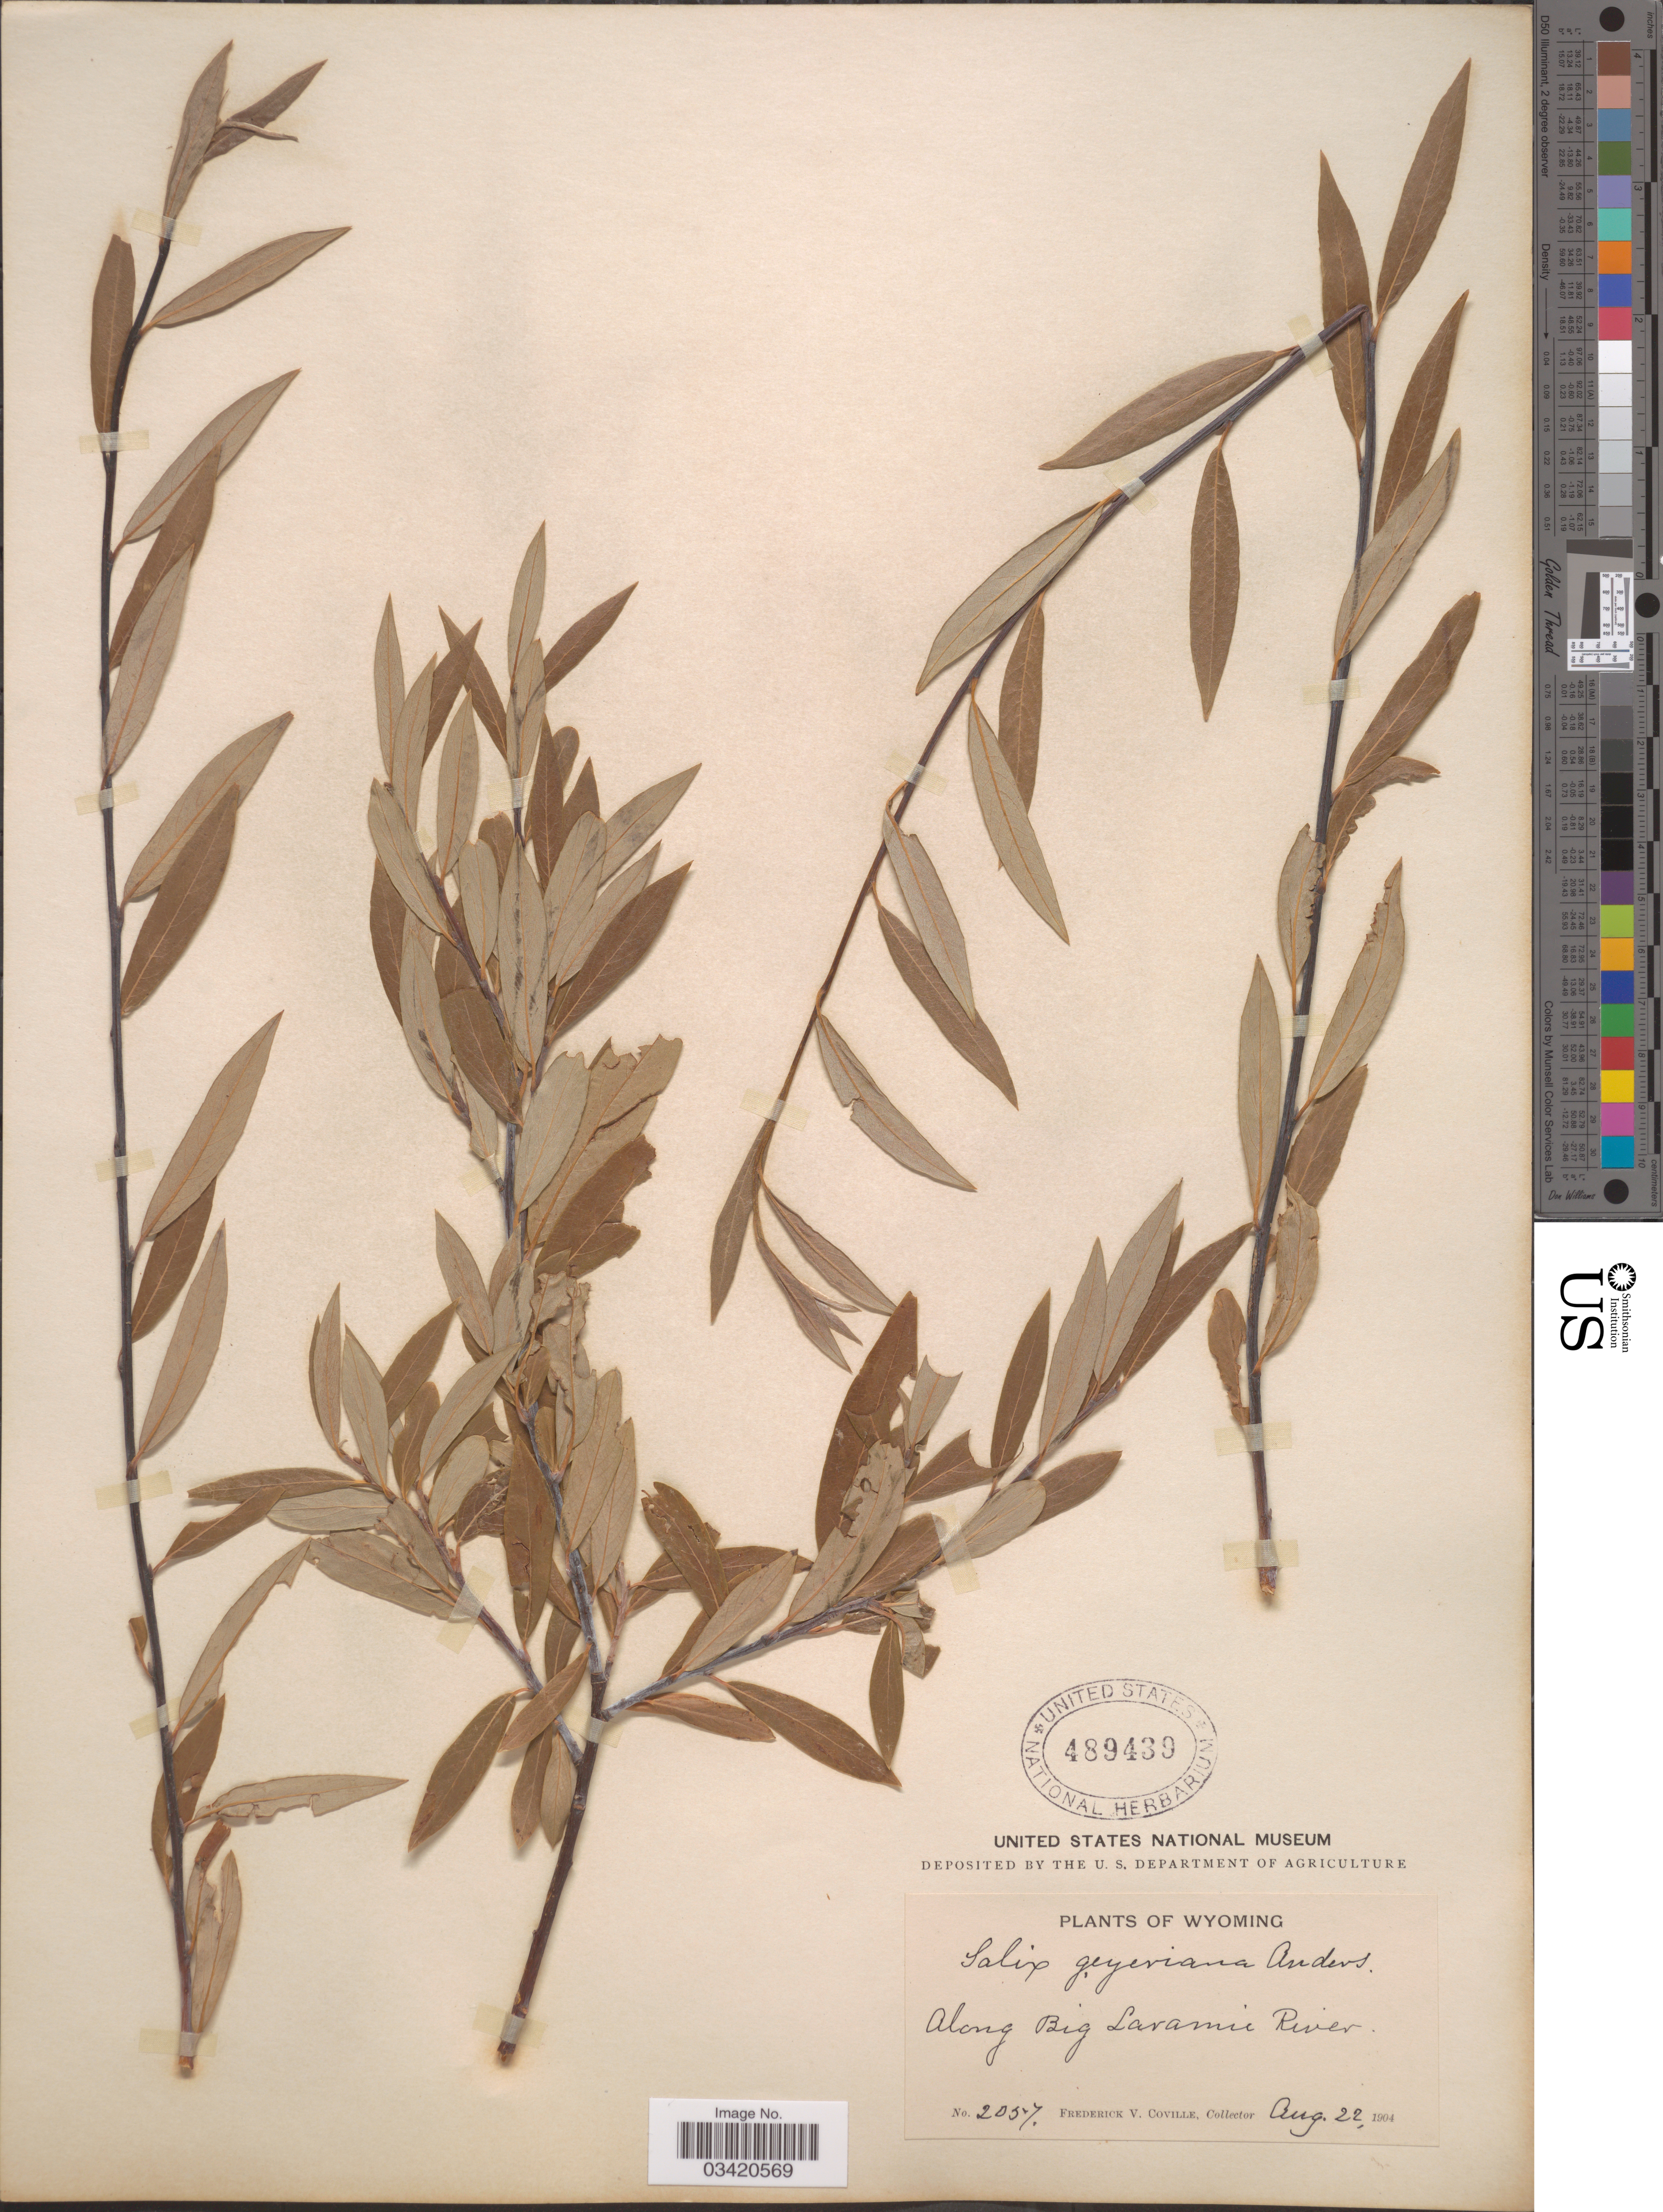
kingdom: Plantae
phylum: Tracheophyta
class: Magnoliopsida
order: Malpighiales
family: Salicaceae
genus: Salix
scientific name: Salix geyeriana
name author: Andersson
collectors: F. V. Coville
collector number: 2057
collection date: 1904-08-22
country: United States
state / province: Wyoming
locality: Along Big Laramie River.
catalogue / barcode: US 489439